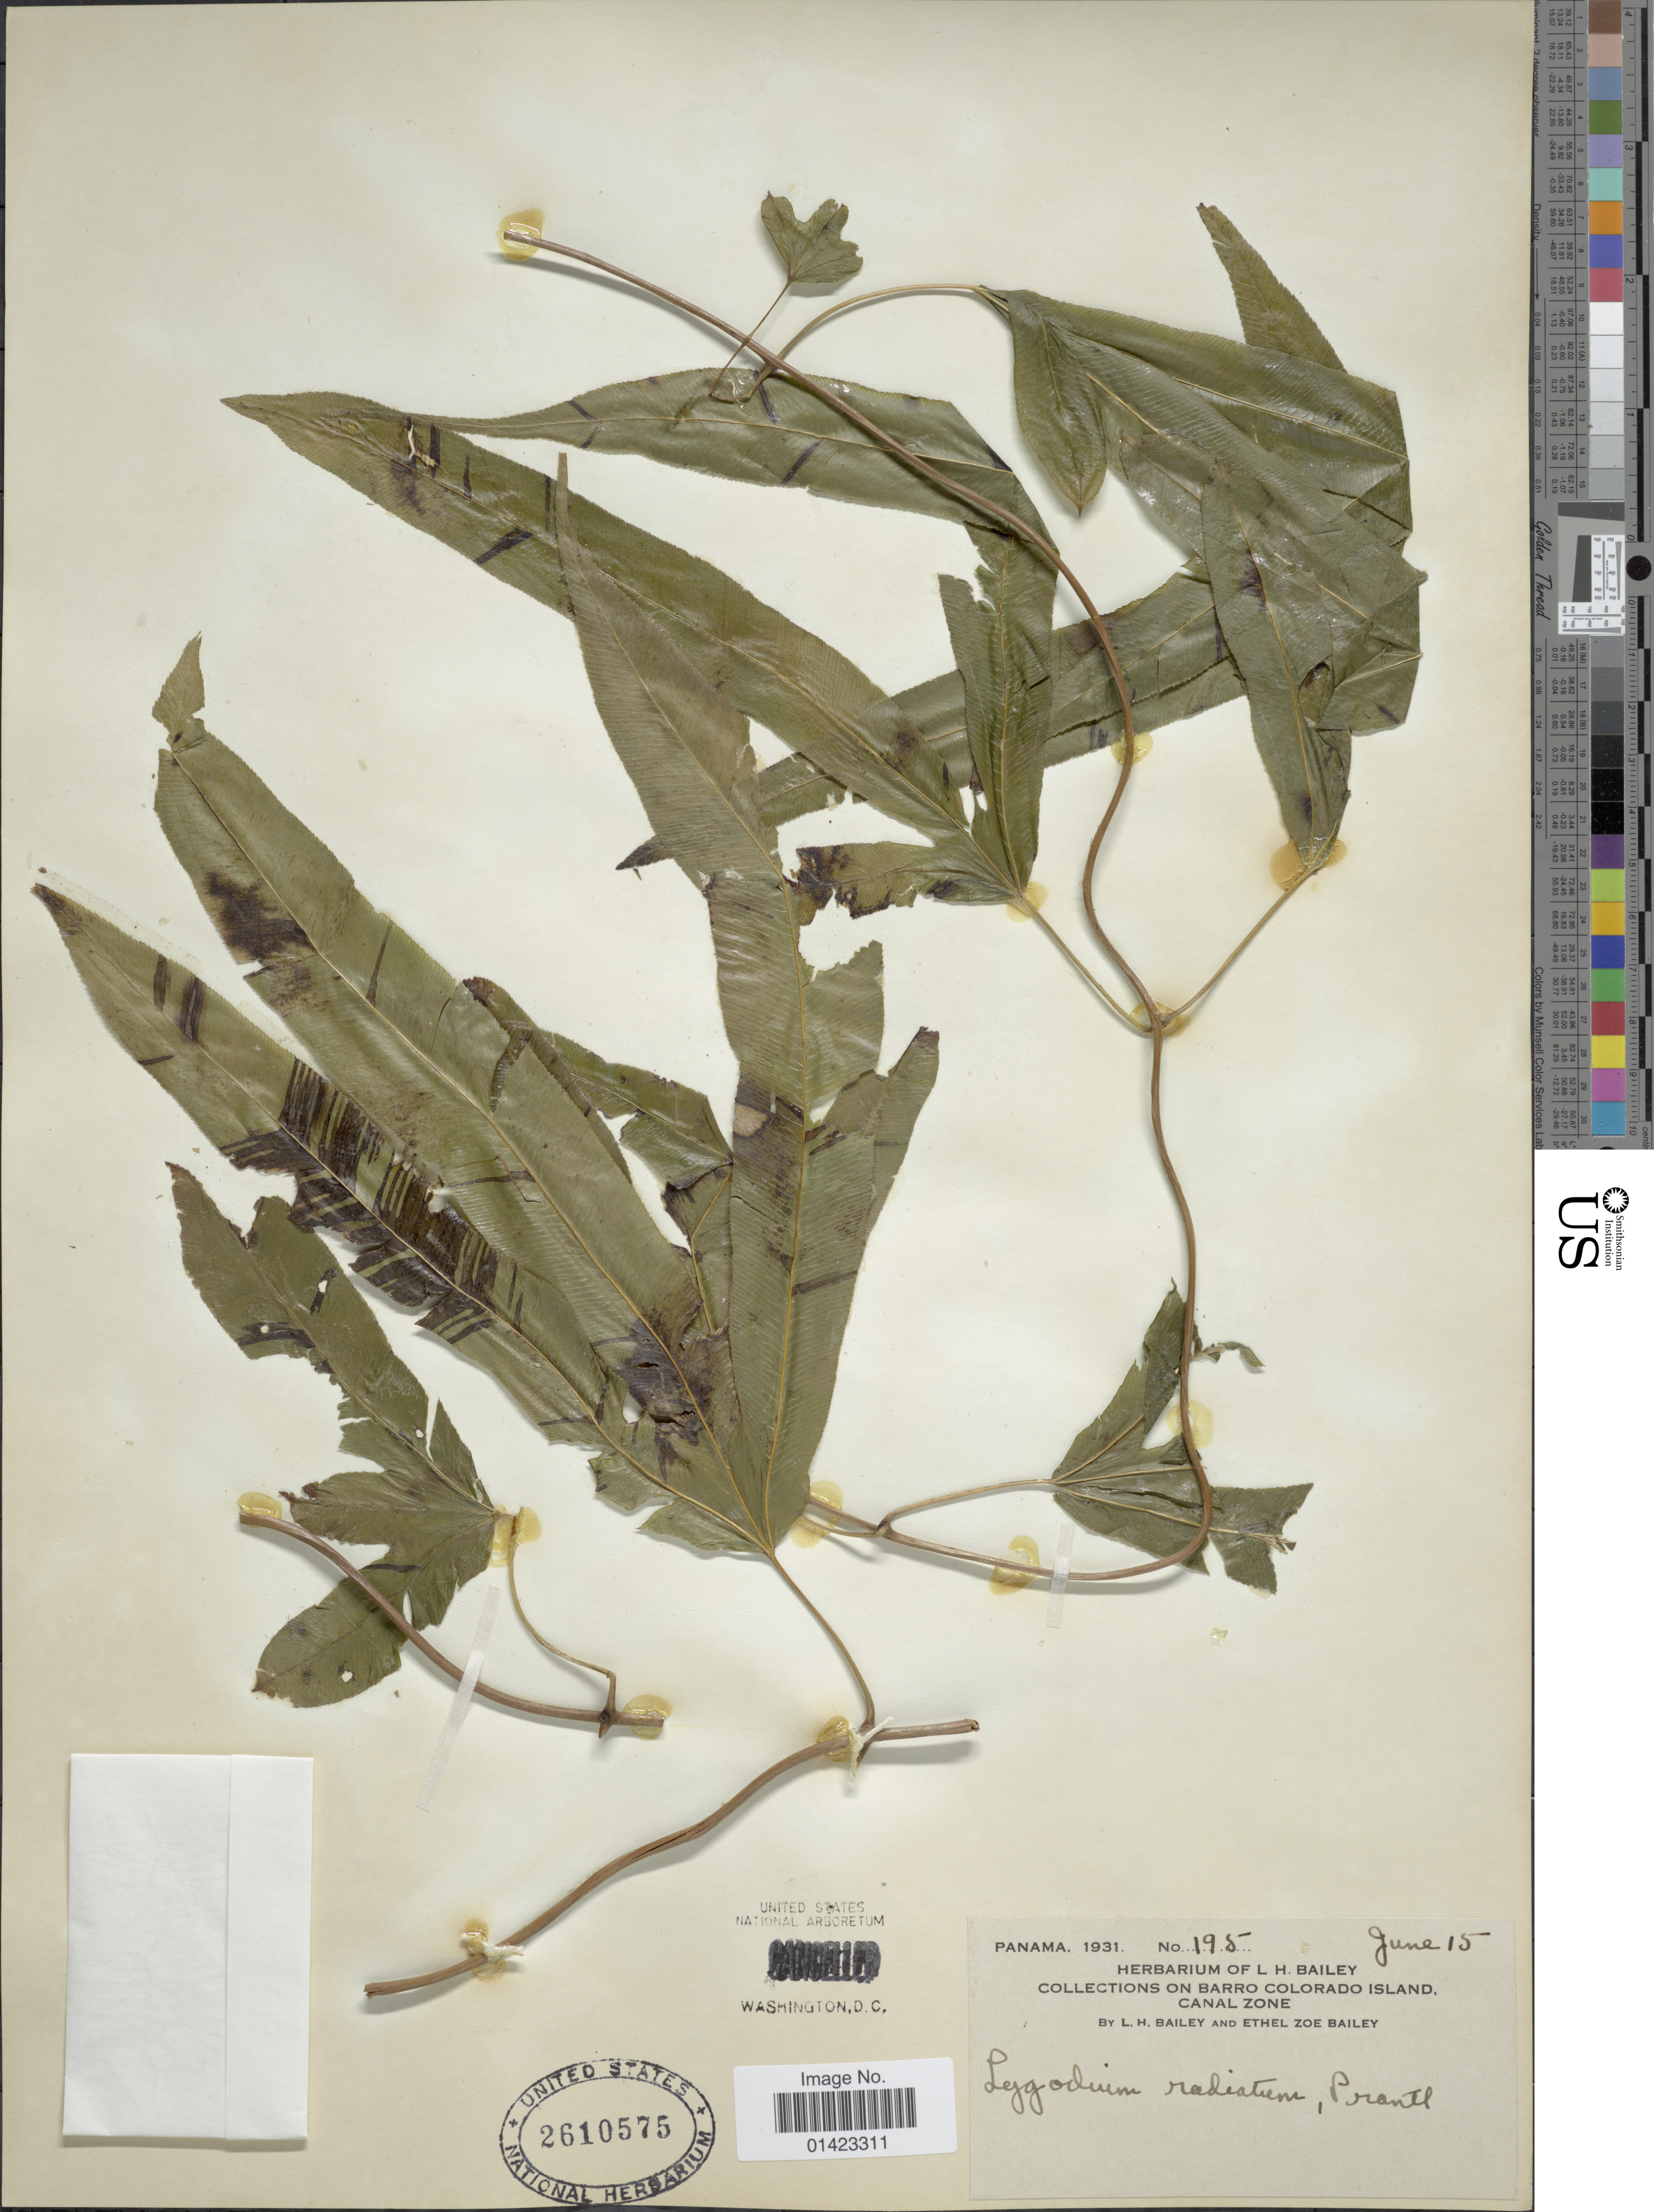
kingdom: Plantae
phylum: Tracheophyta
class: Polypodiopsida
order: Schizaeales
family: Lygodiaceae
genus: Lygodium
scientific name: Lygodium radiatum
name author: Prantl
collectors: L. H. Bailey & E. Z. Bailey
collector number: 195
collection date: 1931-06-15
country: Panama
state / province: Panamá Oeste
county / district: Canal Zone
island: Barro Colorado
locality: Barro Colorado Island, Canal Zone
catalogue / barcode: US 2610575